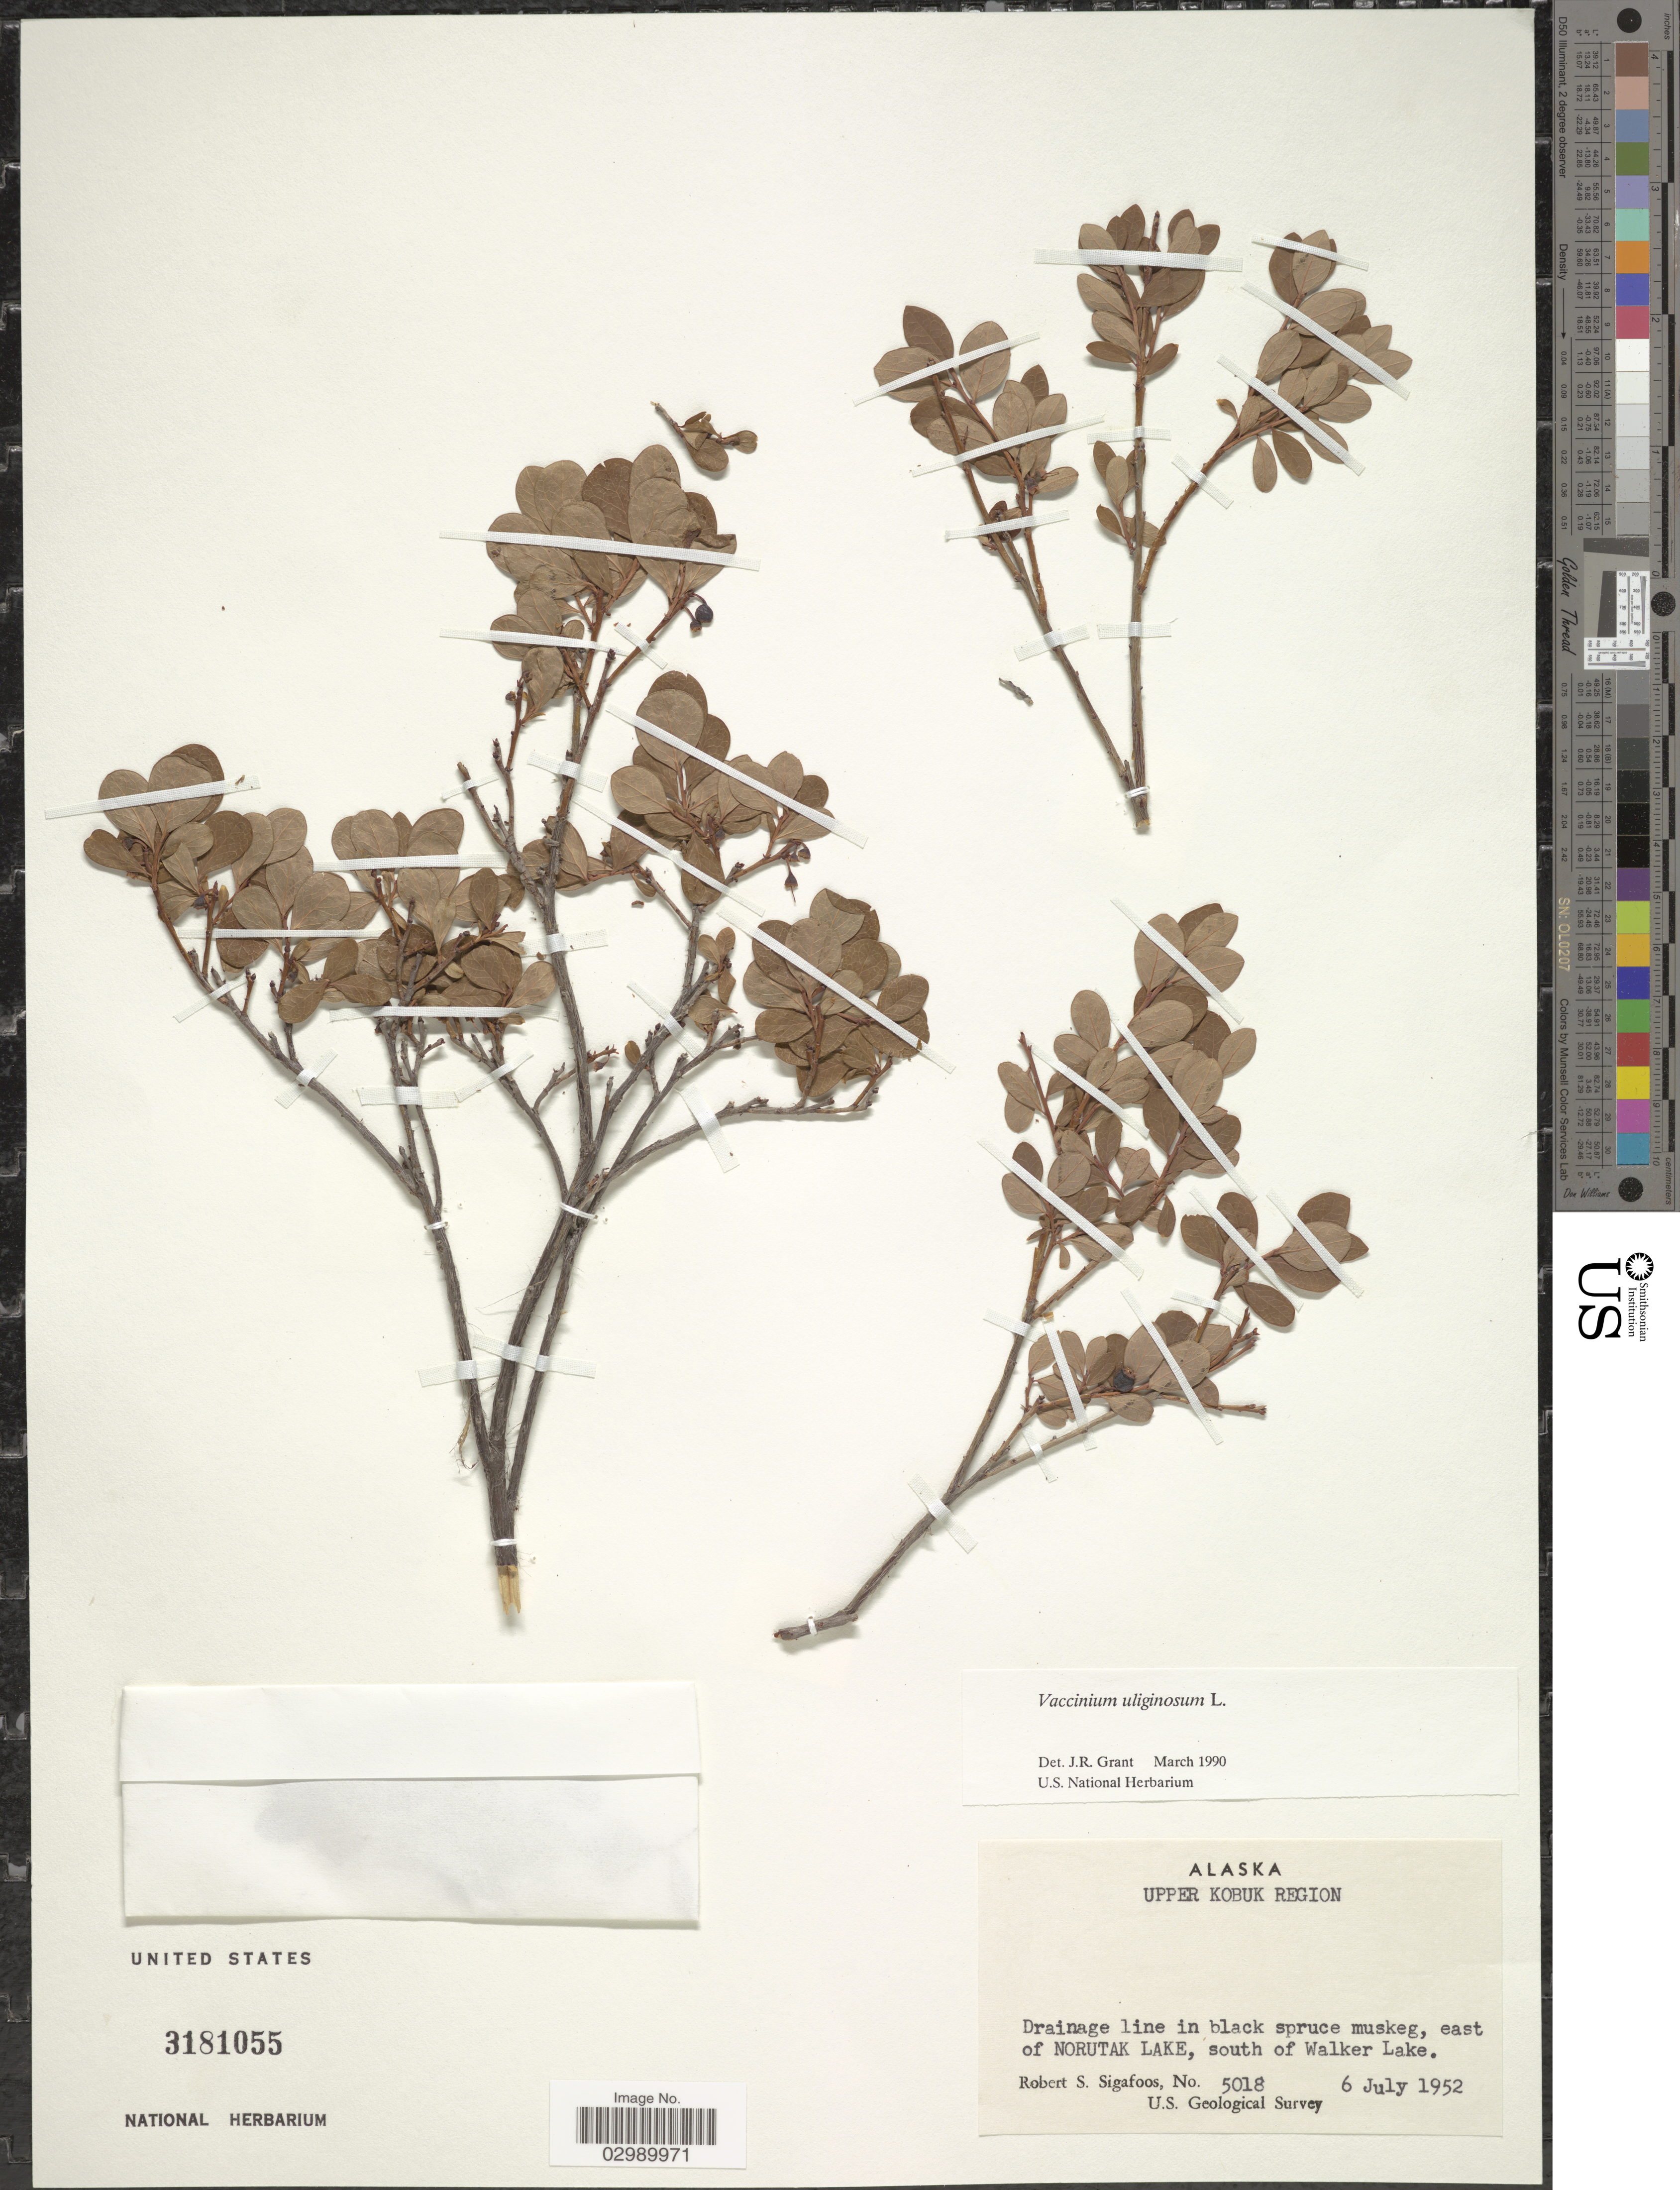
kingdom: Plantae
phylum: Tracheophyta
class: Magnoliopsida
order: Ericales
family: Ericaceae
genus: Vaccinium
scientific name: Vaccinium uliginosum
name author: L.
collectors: R. Sigafoos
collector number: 5018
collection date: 1952-07-06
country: United States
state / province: Alaska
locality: Upper Kobuk Region, Drainage line in black spruce muskeg, east of Norutak Lake, south of Walker Lake.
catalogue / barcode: US 3181055